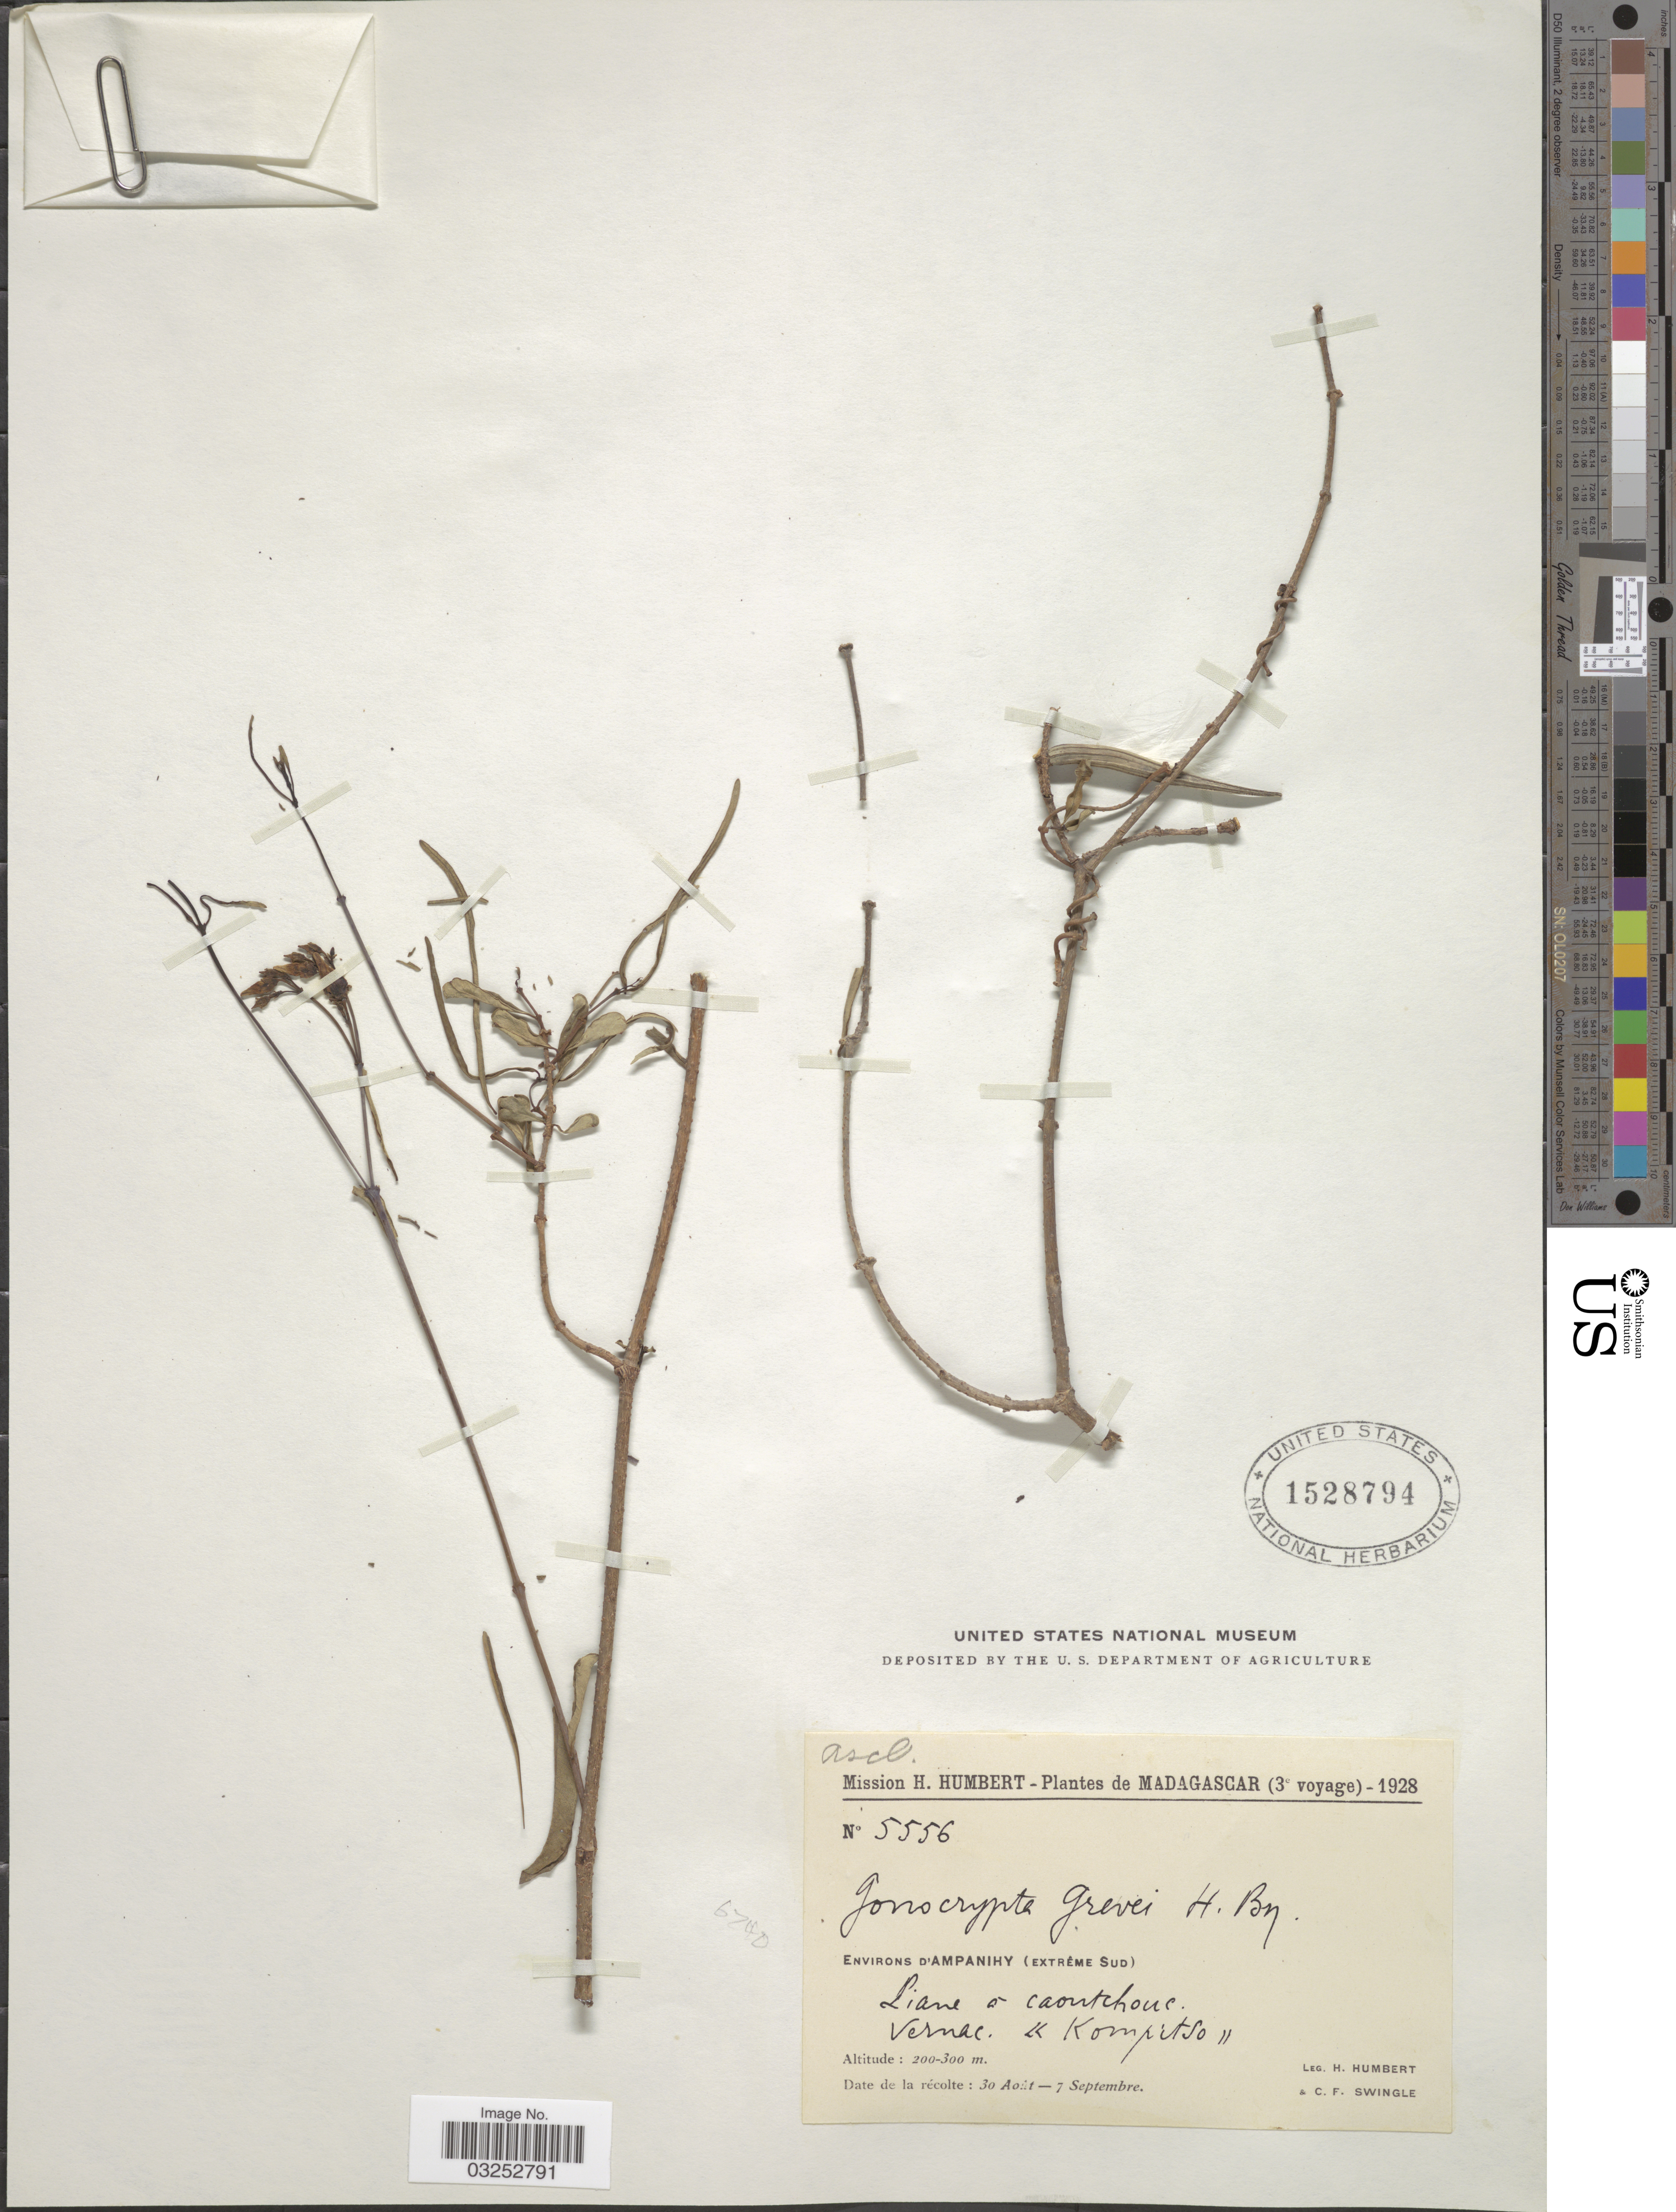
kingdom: Plantae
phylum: Tracheophyta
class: Magnoliopsida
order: Gentianales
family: Apocynaceae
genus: Gonocrypta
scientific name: Gonocrypta grevei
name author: (Baill.) Constantin & Gallaud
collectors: H. Humbert & C. Swingle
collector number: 5556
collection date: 1928-08-30/1928-09-07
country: Madagascar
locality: Environs D'Ampanihy (Extréme Sud).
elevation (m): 200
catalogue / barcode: US 1528794